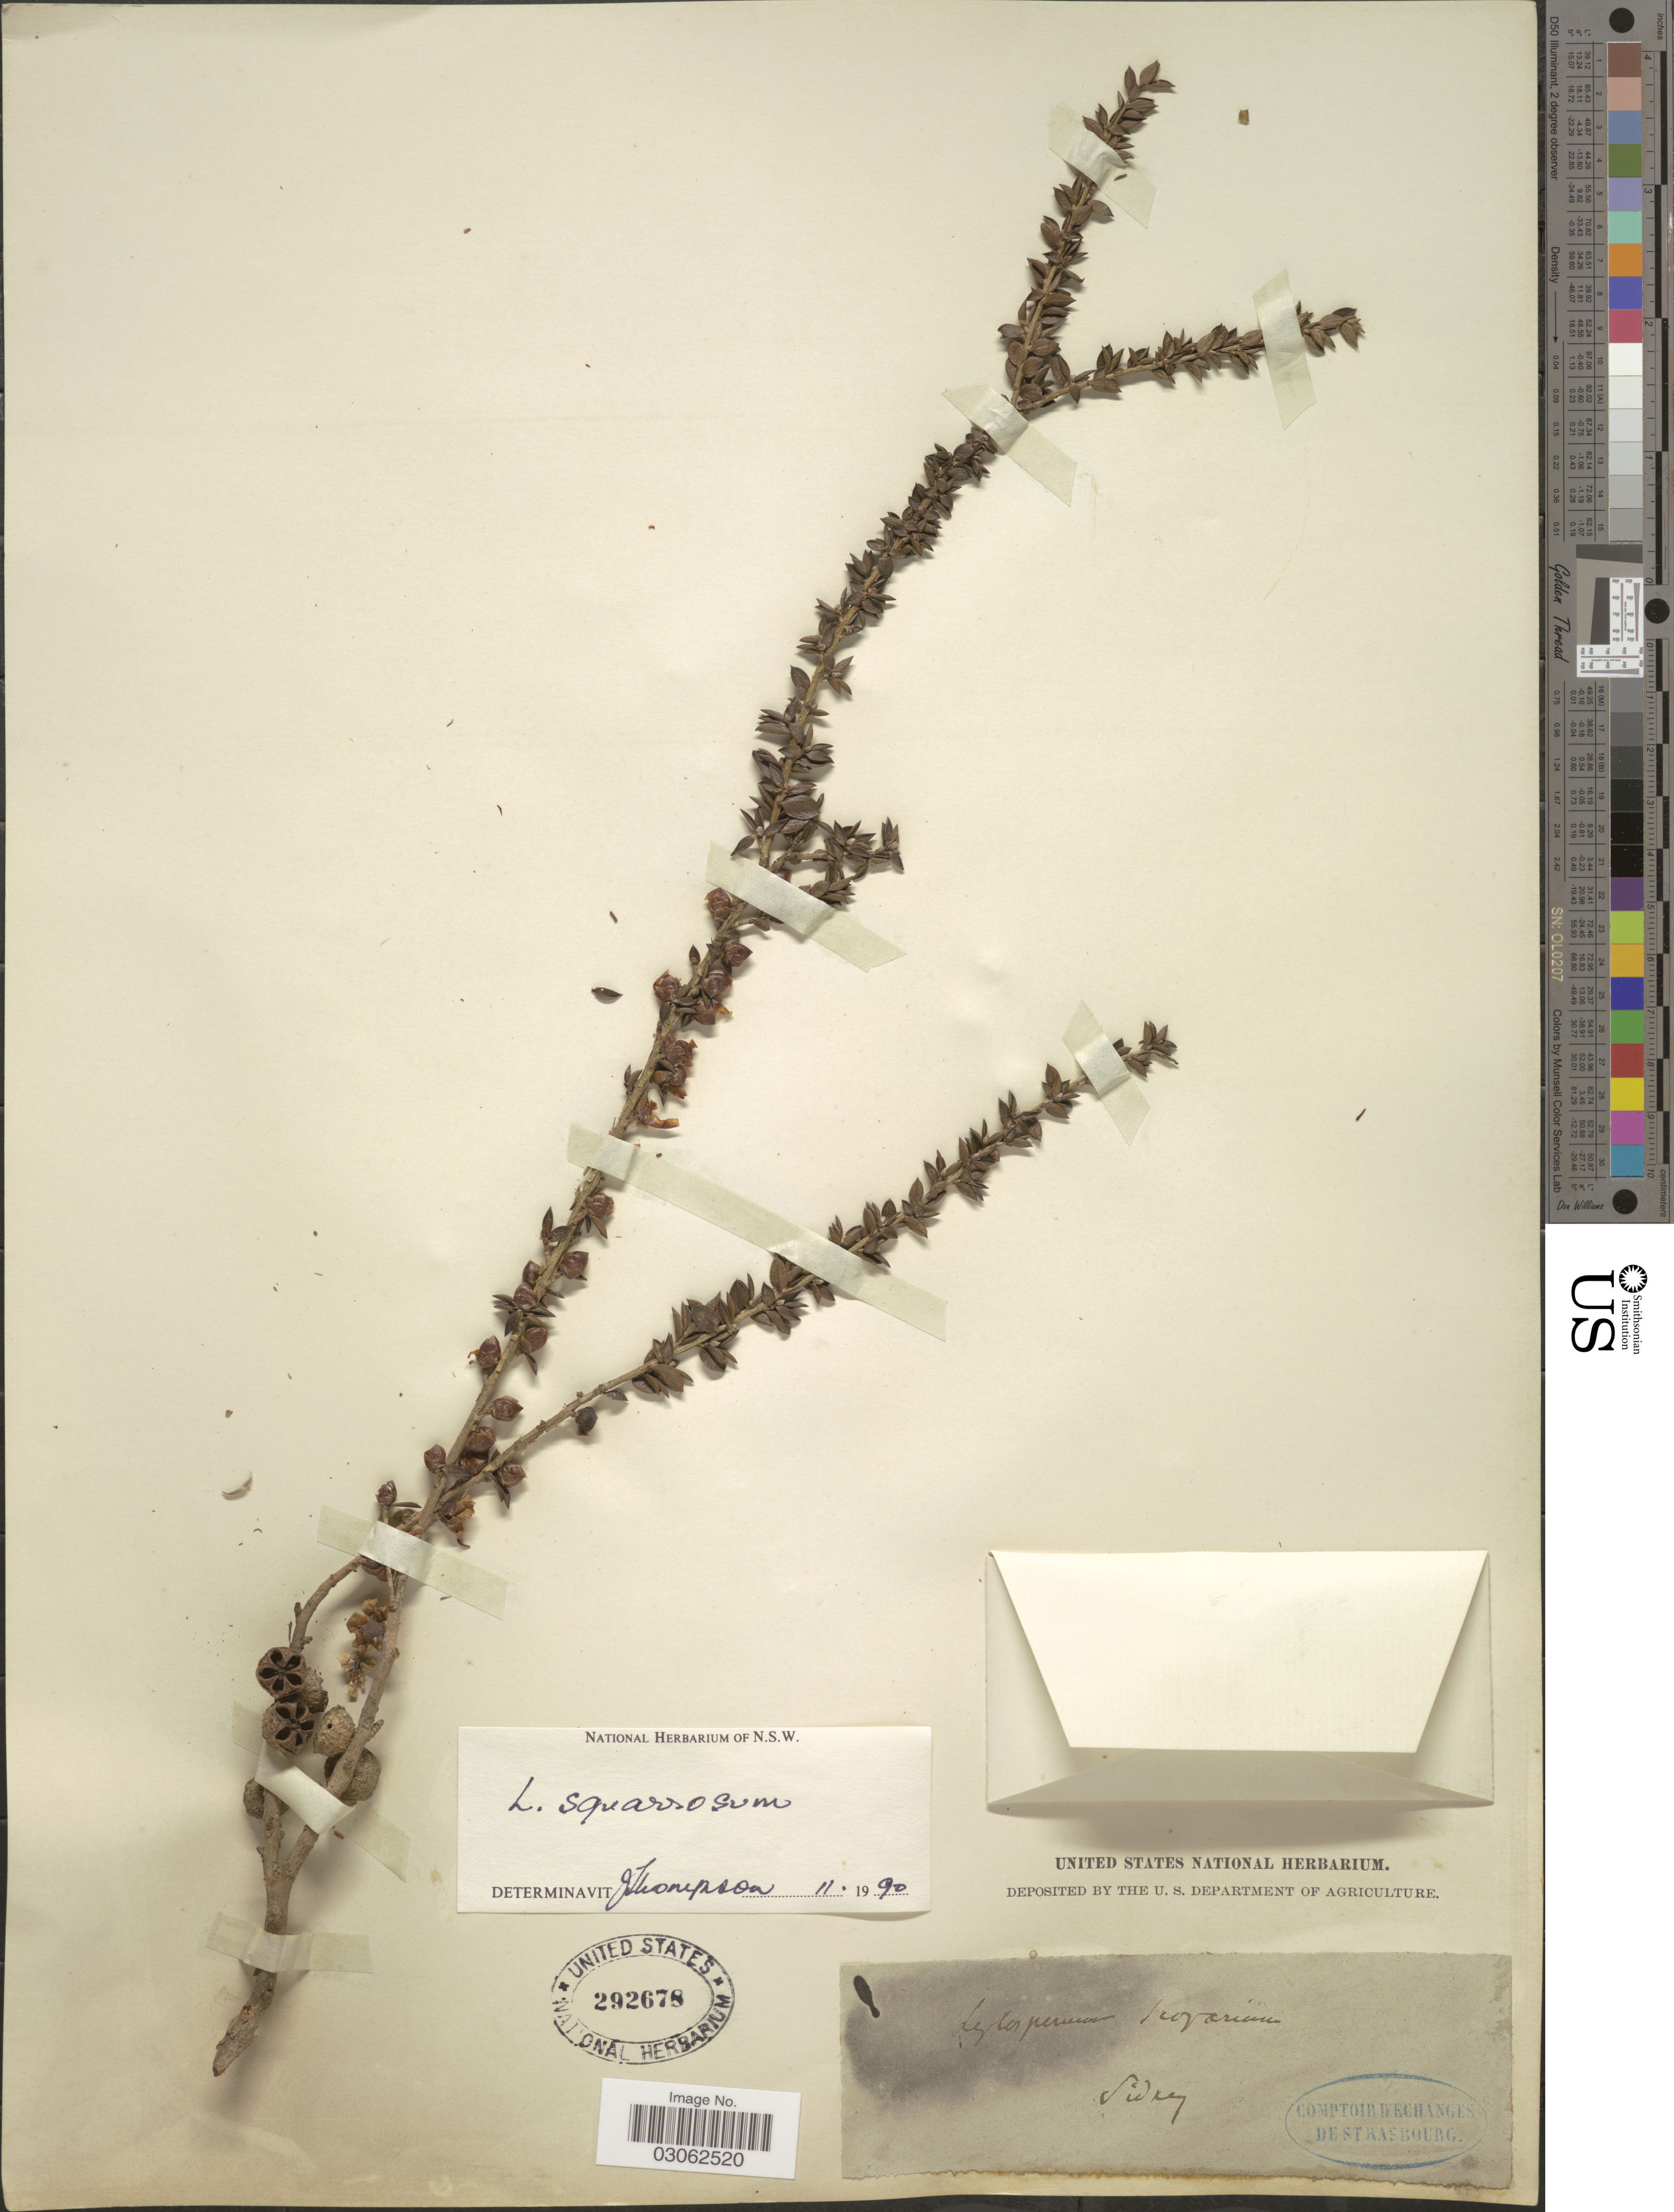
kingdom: Plantae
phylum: Tracheophyta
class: Magnoliopsida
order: Myrtales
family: Myrtaceae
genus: Leptospermum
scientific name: Leptospermum squarrosum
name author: Gaertn.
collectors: ex herb. United States National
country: Australia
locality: Sidney.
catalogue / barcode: US 292678